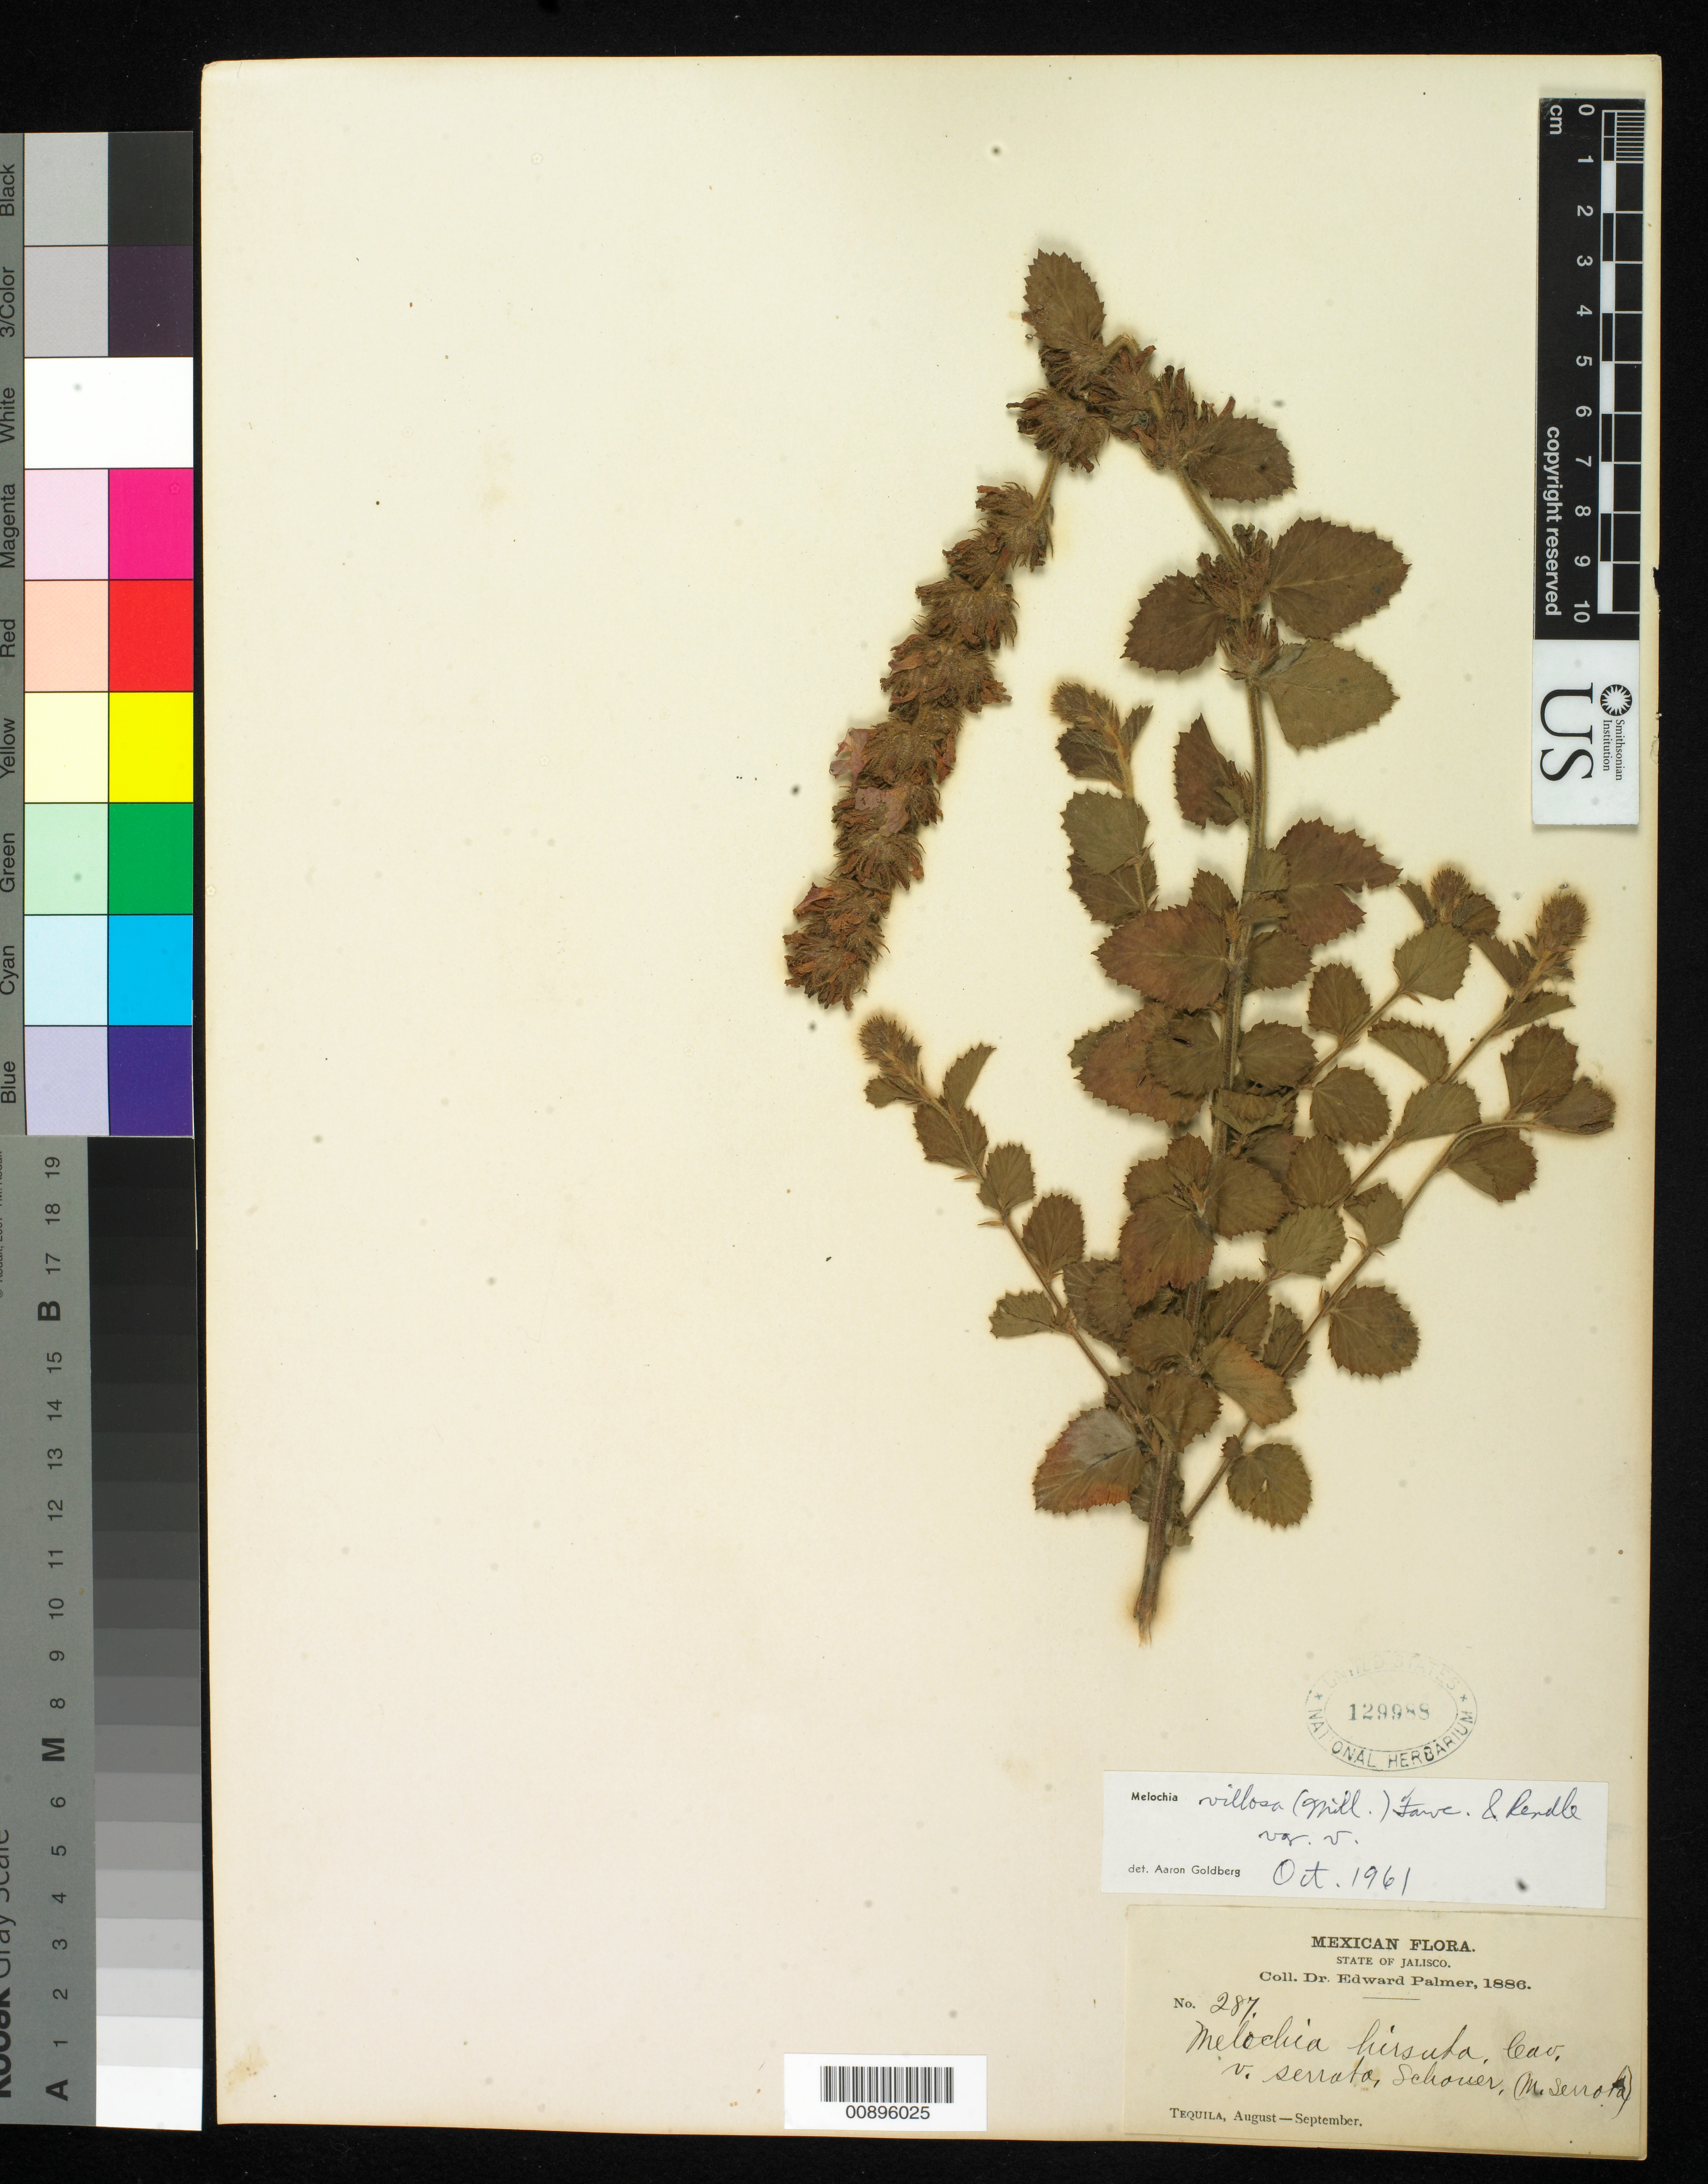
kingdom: Plantae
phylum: Tracheophyta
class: Magnoliopsida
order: Malvales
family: Malvaceae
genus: Melochia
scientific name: Melochia spicata var. spicata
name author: (L.) Fryxell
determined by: Dorr, L. J., (BOT), Smithsonian Institution - National Museum of Natural History (UNITED STATES)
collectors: E. Palmer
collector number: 287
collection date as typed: Aug 1886 to -- Sep 1886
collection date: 1886-08/1886-09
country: Mexico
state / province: Jalisco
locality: Tequila, Jalisco.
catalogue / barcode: US 129988